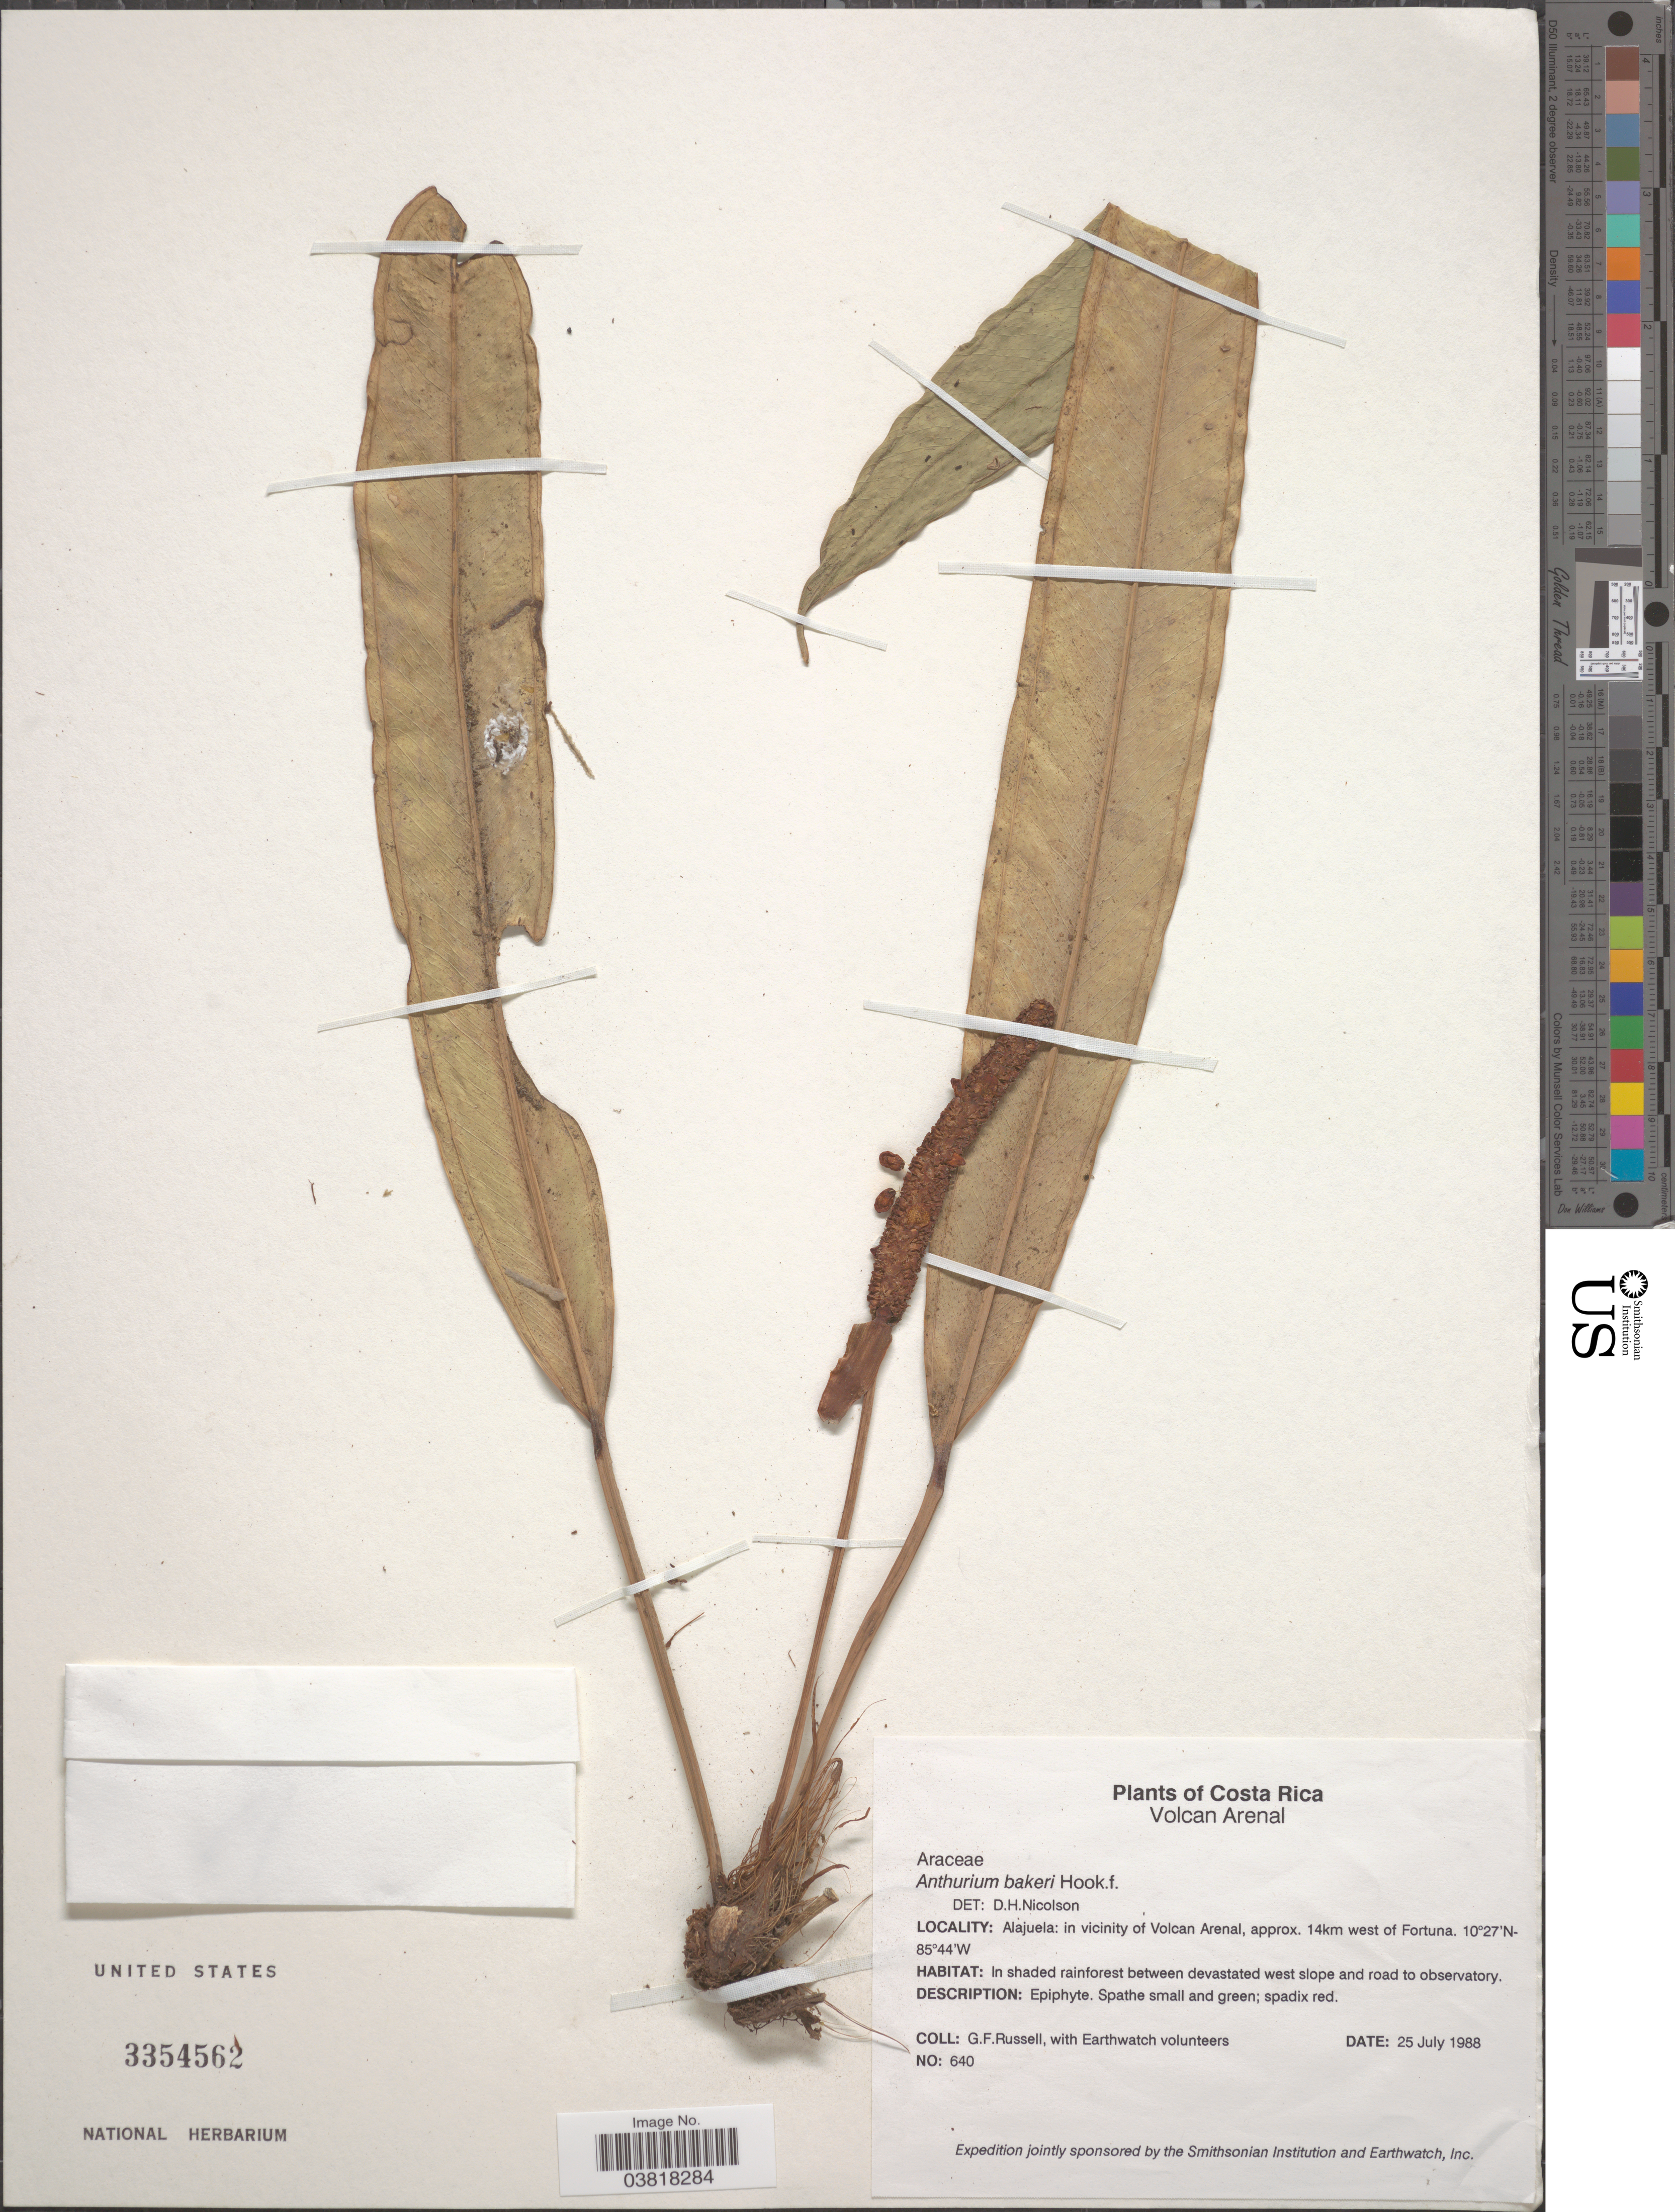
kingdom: Plantae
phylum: Tracheophyta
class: Liliopsida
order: Alismatales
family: Araceae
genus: Anthurium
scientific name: Anthurium bakeri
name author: Hook. f.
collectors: G. Russell & Earthwatch Volunteers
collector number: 640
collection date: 1988-07-25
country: Costa Rica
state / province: Alajuela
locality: Volcan Arenal. In vicinity of Volcan Arenal, approx. 14km west of Fortuna.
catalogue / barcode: US 3354562